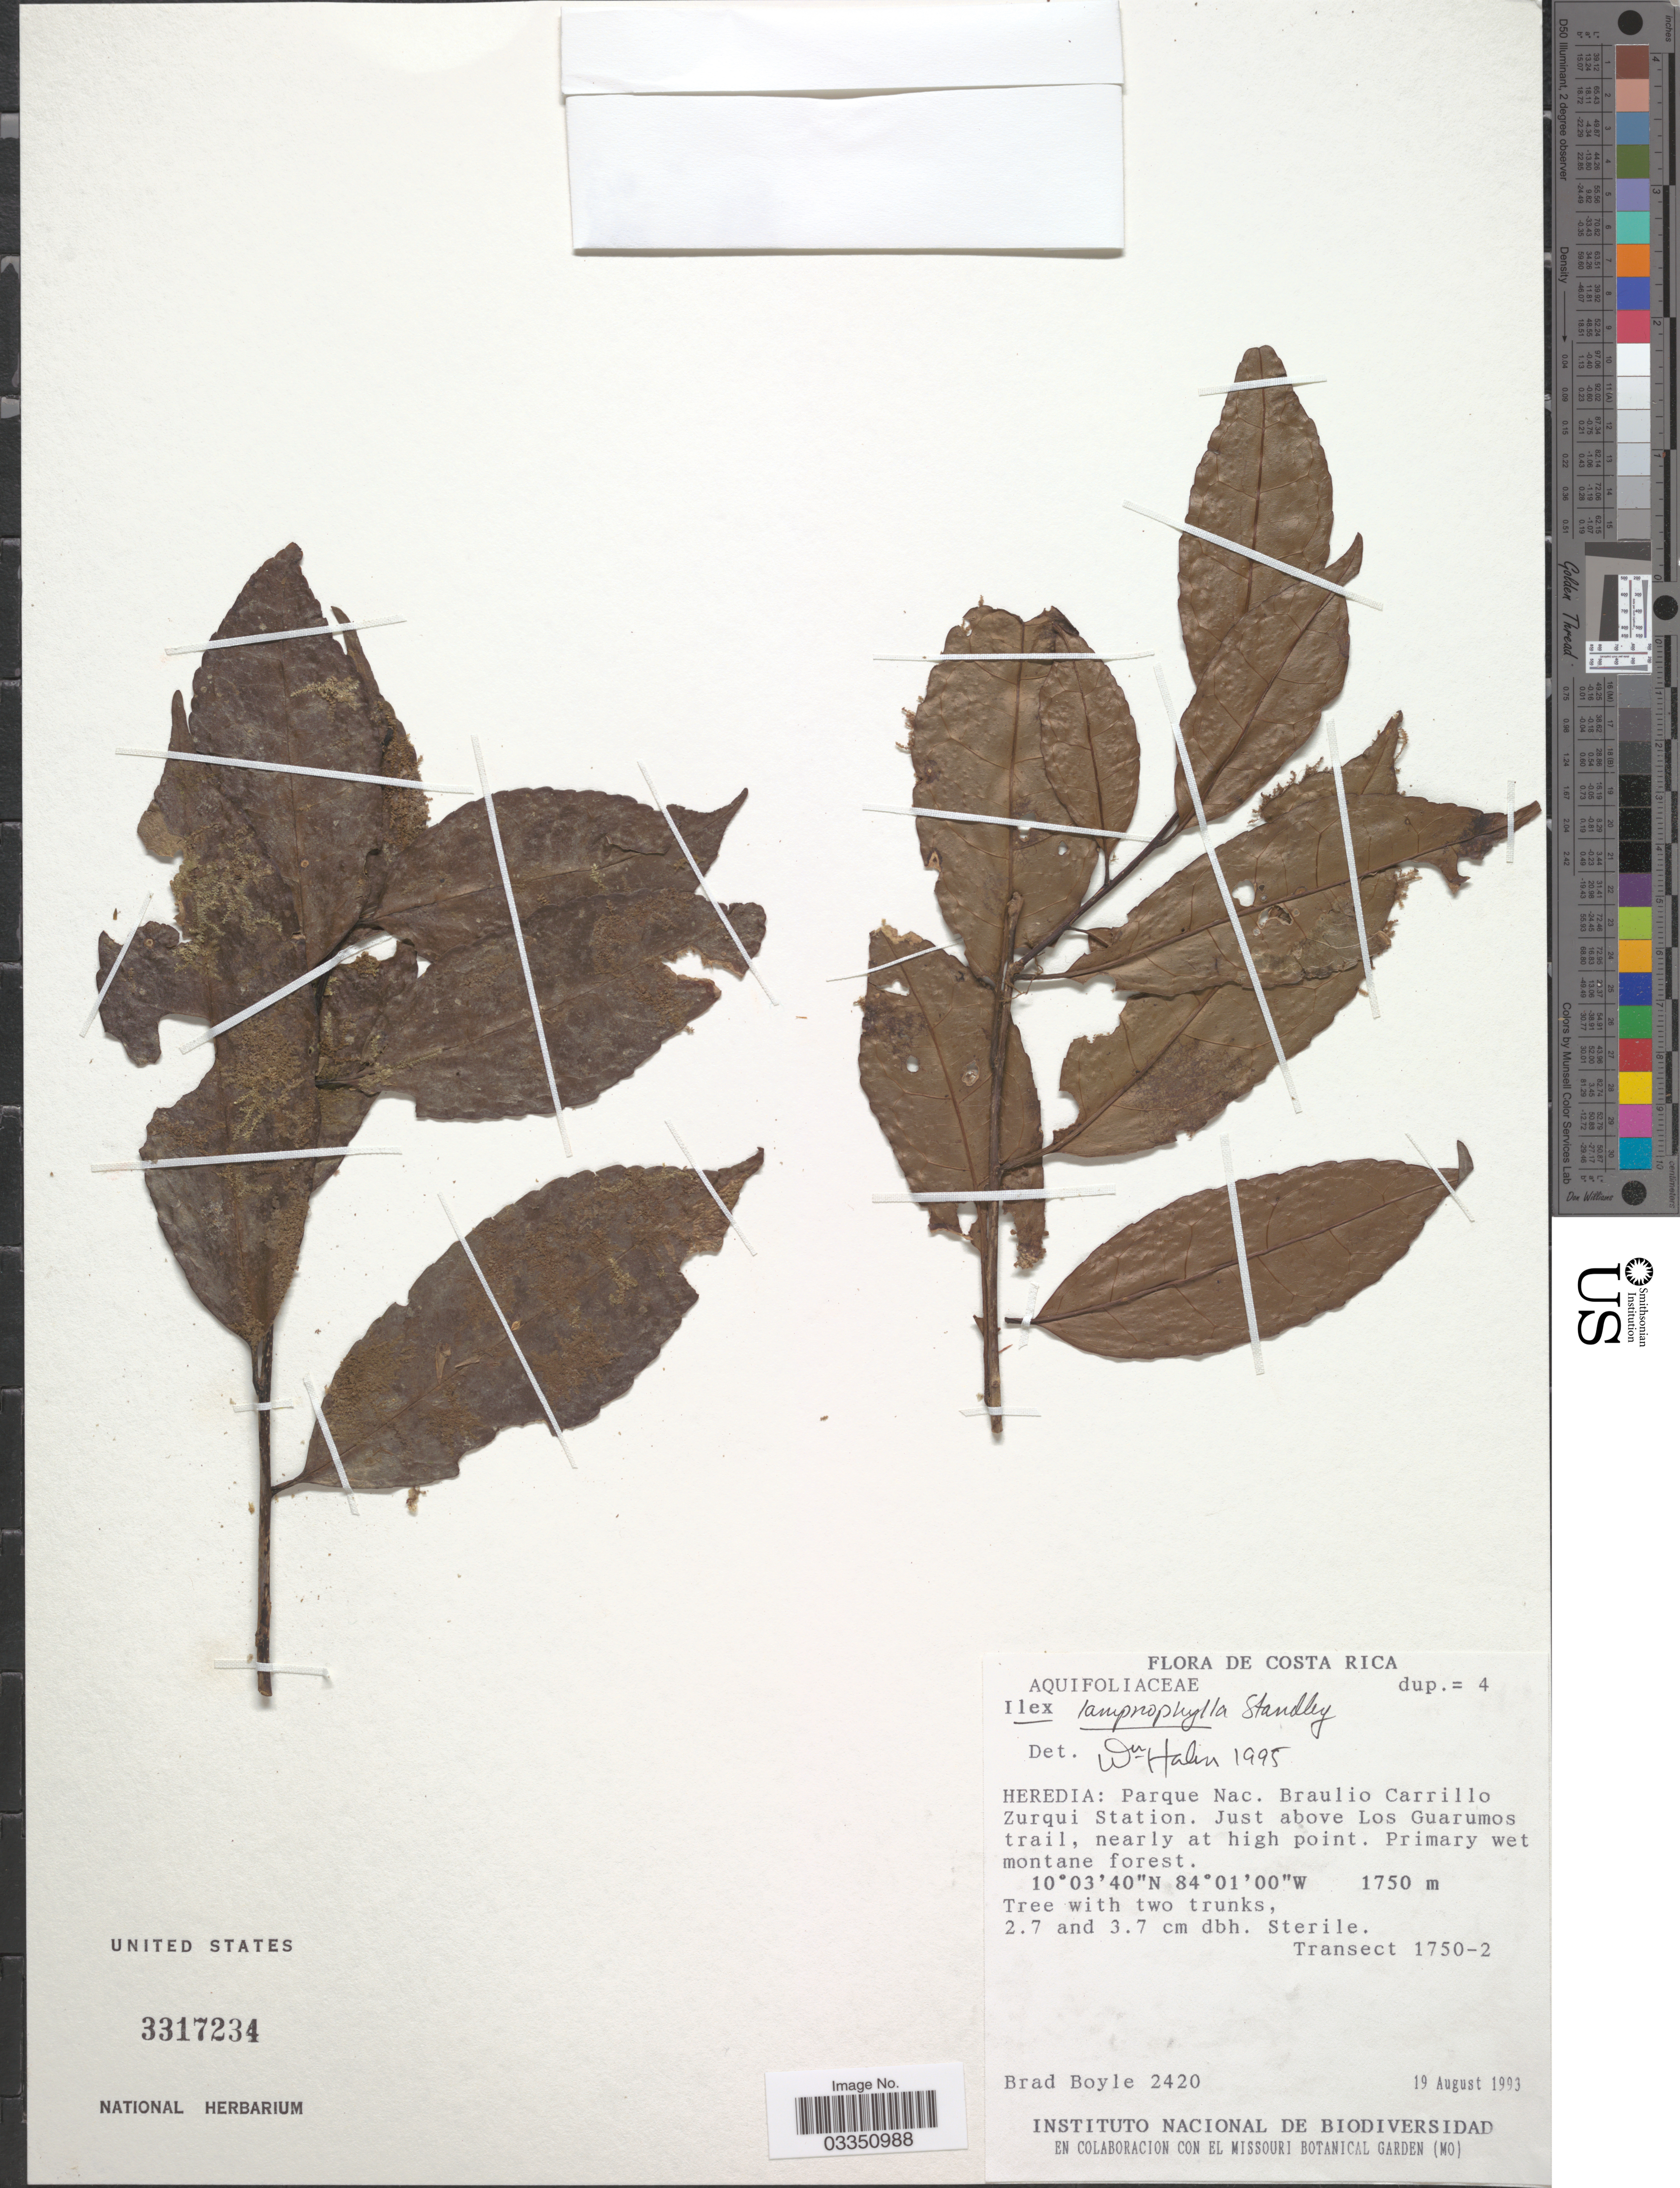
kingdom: Plantae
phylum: Tracheophyta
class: Magnoliopsida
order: Aquifoliales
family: Aquifoliaceae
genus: Ilex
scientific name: Ilex lamprophylla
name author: Standl.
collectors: B. Boyle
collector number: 2420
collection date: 1993-08-19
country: Costa Rica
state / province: Heredia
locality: Parque Nac. Braulio Carrillo Zurqui Station. Just above Los Guarumos trail, nearly at high point.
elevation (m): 1750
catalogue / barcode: US 3317234